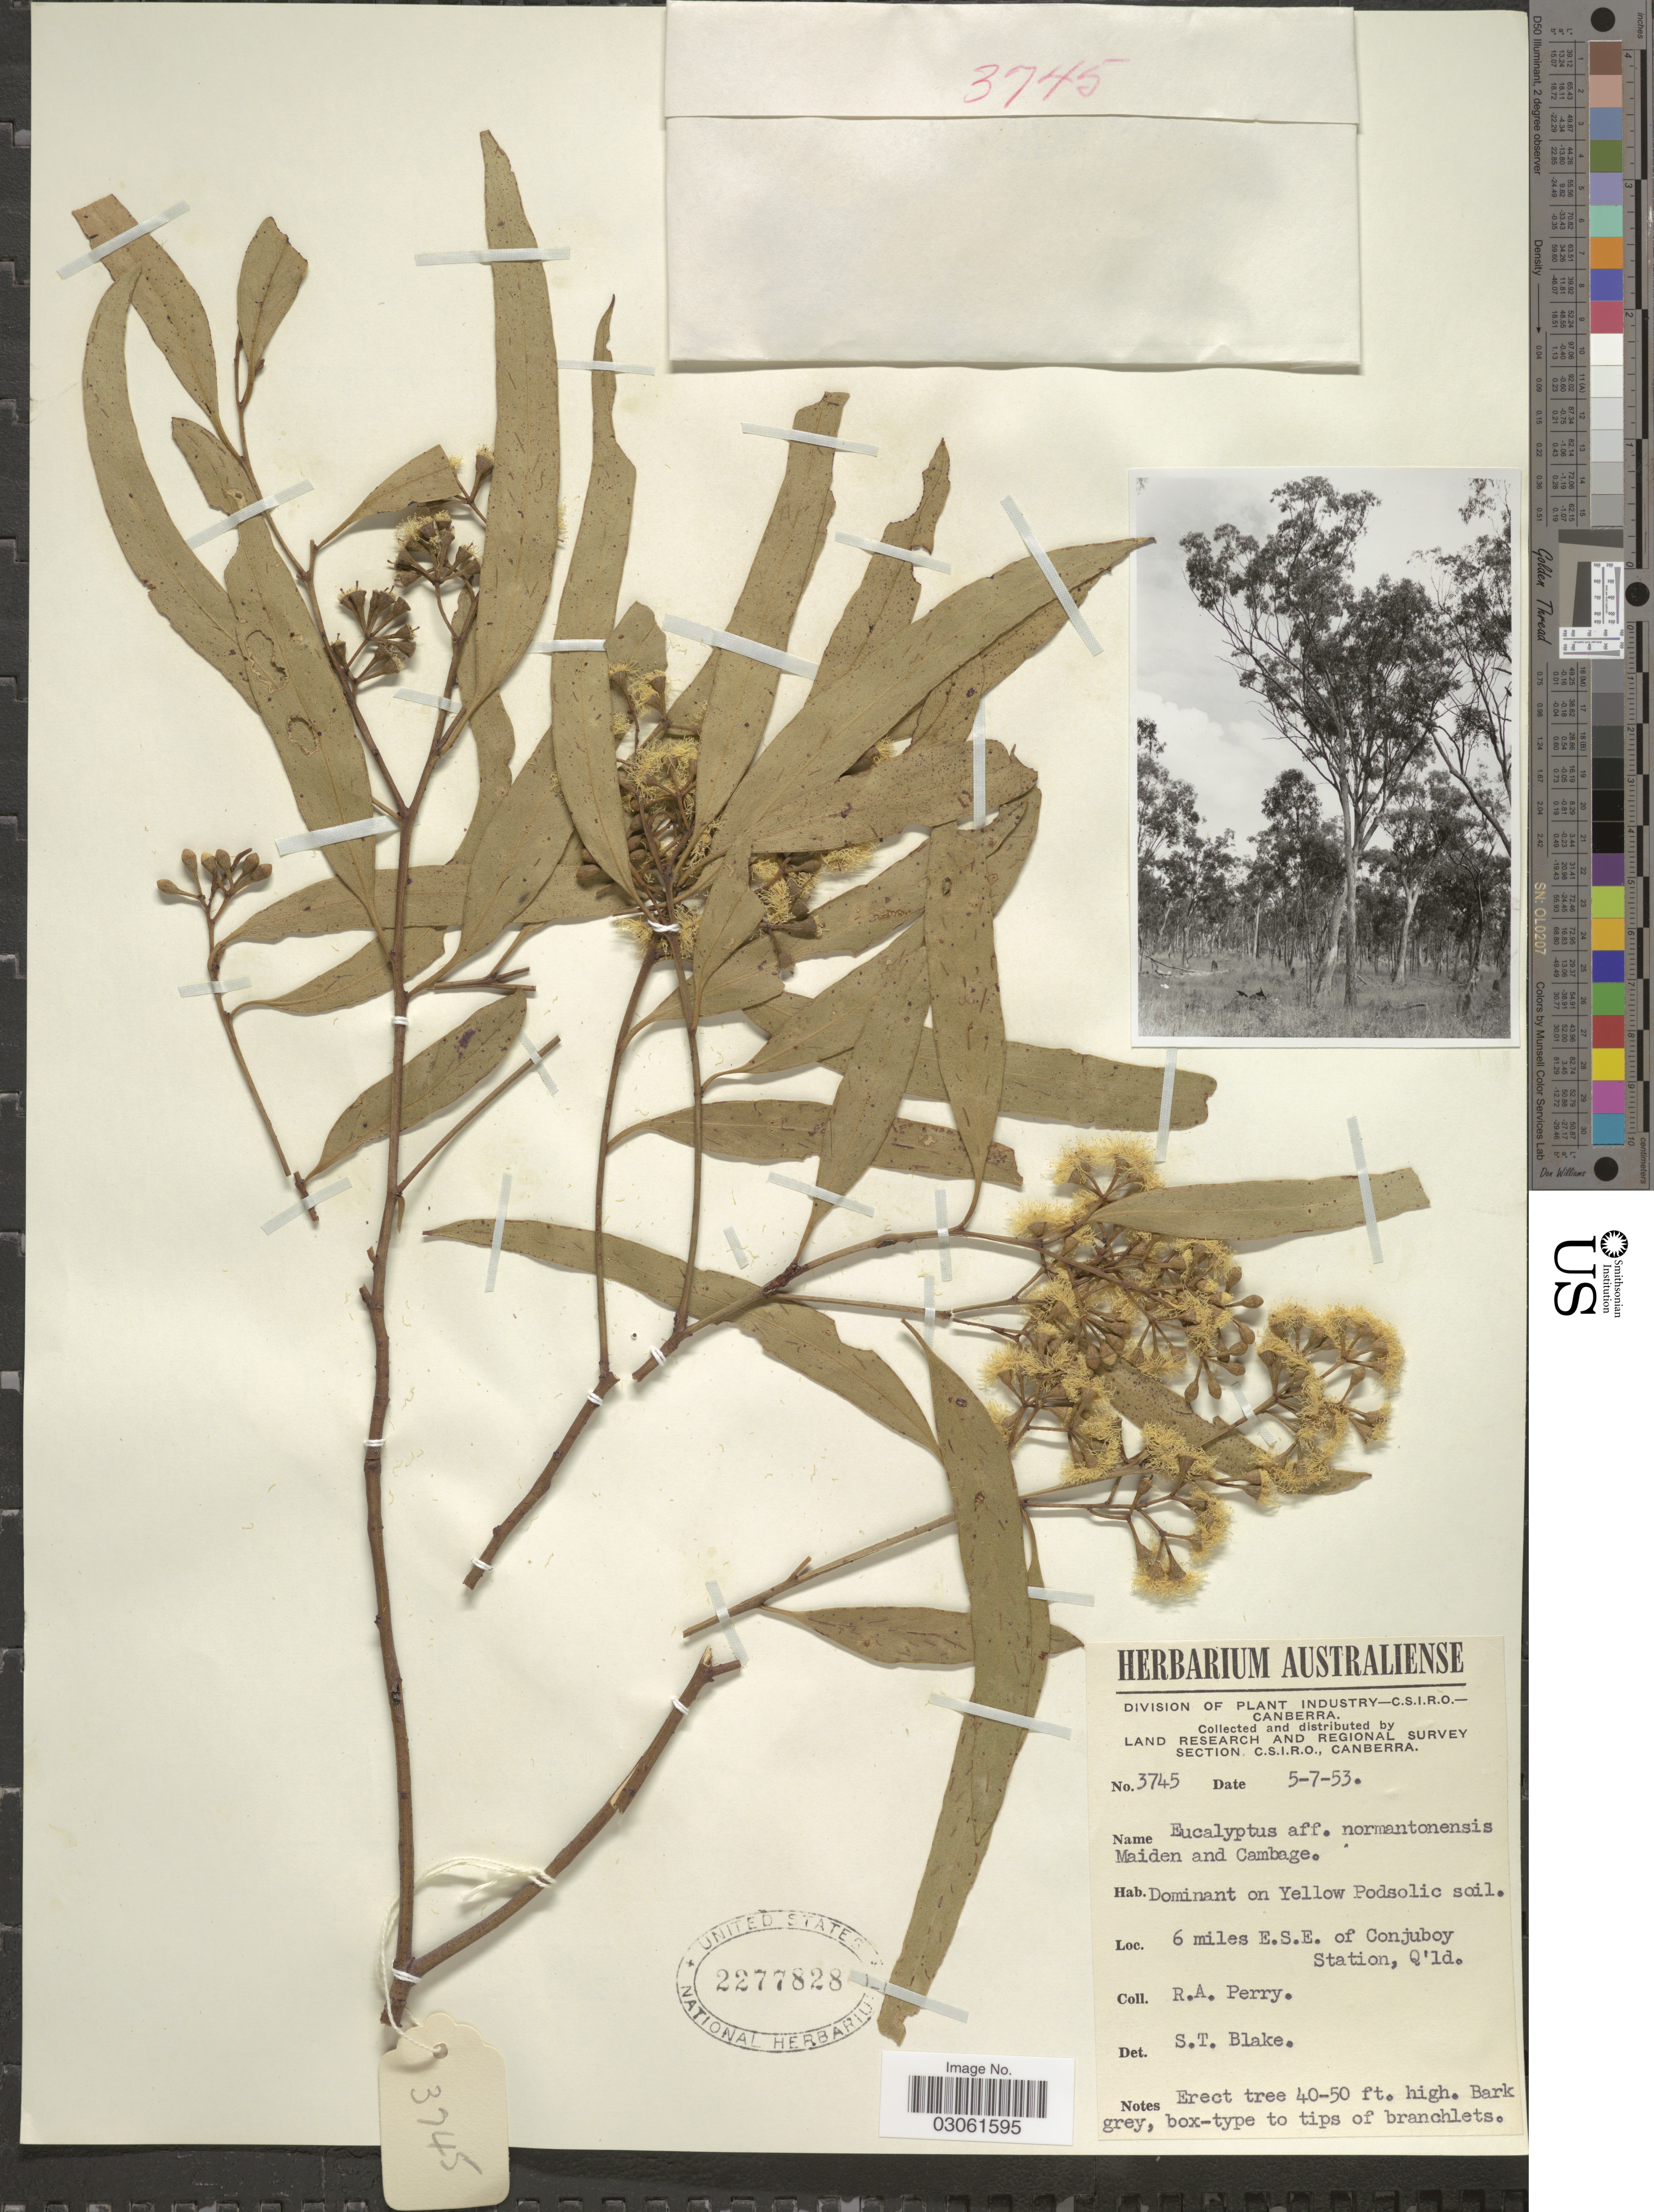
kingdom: Plantae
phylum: Tracheophyta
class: Magnoliopsida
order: Myrtales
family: Myrtaceae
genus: Eucalyptus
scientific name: Eucalyptus normantonensis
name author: Maiden & Cambage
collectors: Perry, R. A.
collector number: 3745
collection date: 1953-07-05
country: Australia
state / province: Queensland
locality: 6 miles E. S. E. of Conjuboy Station, Q'ld.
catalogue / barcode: US 2277828